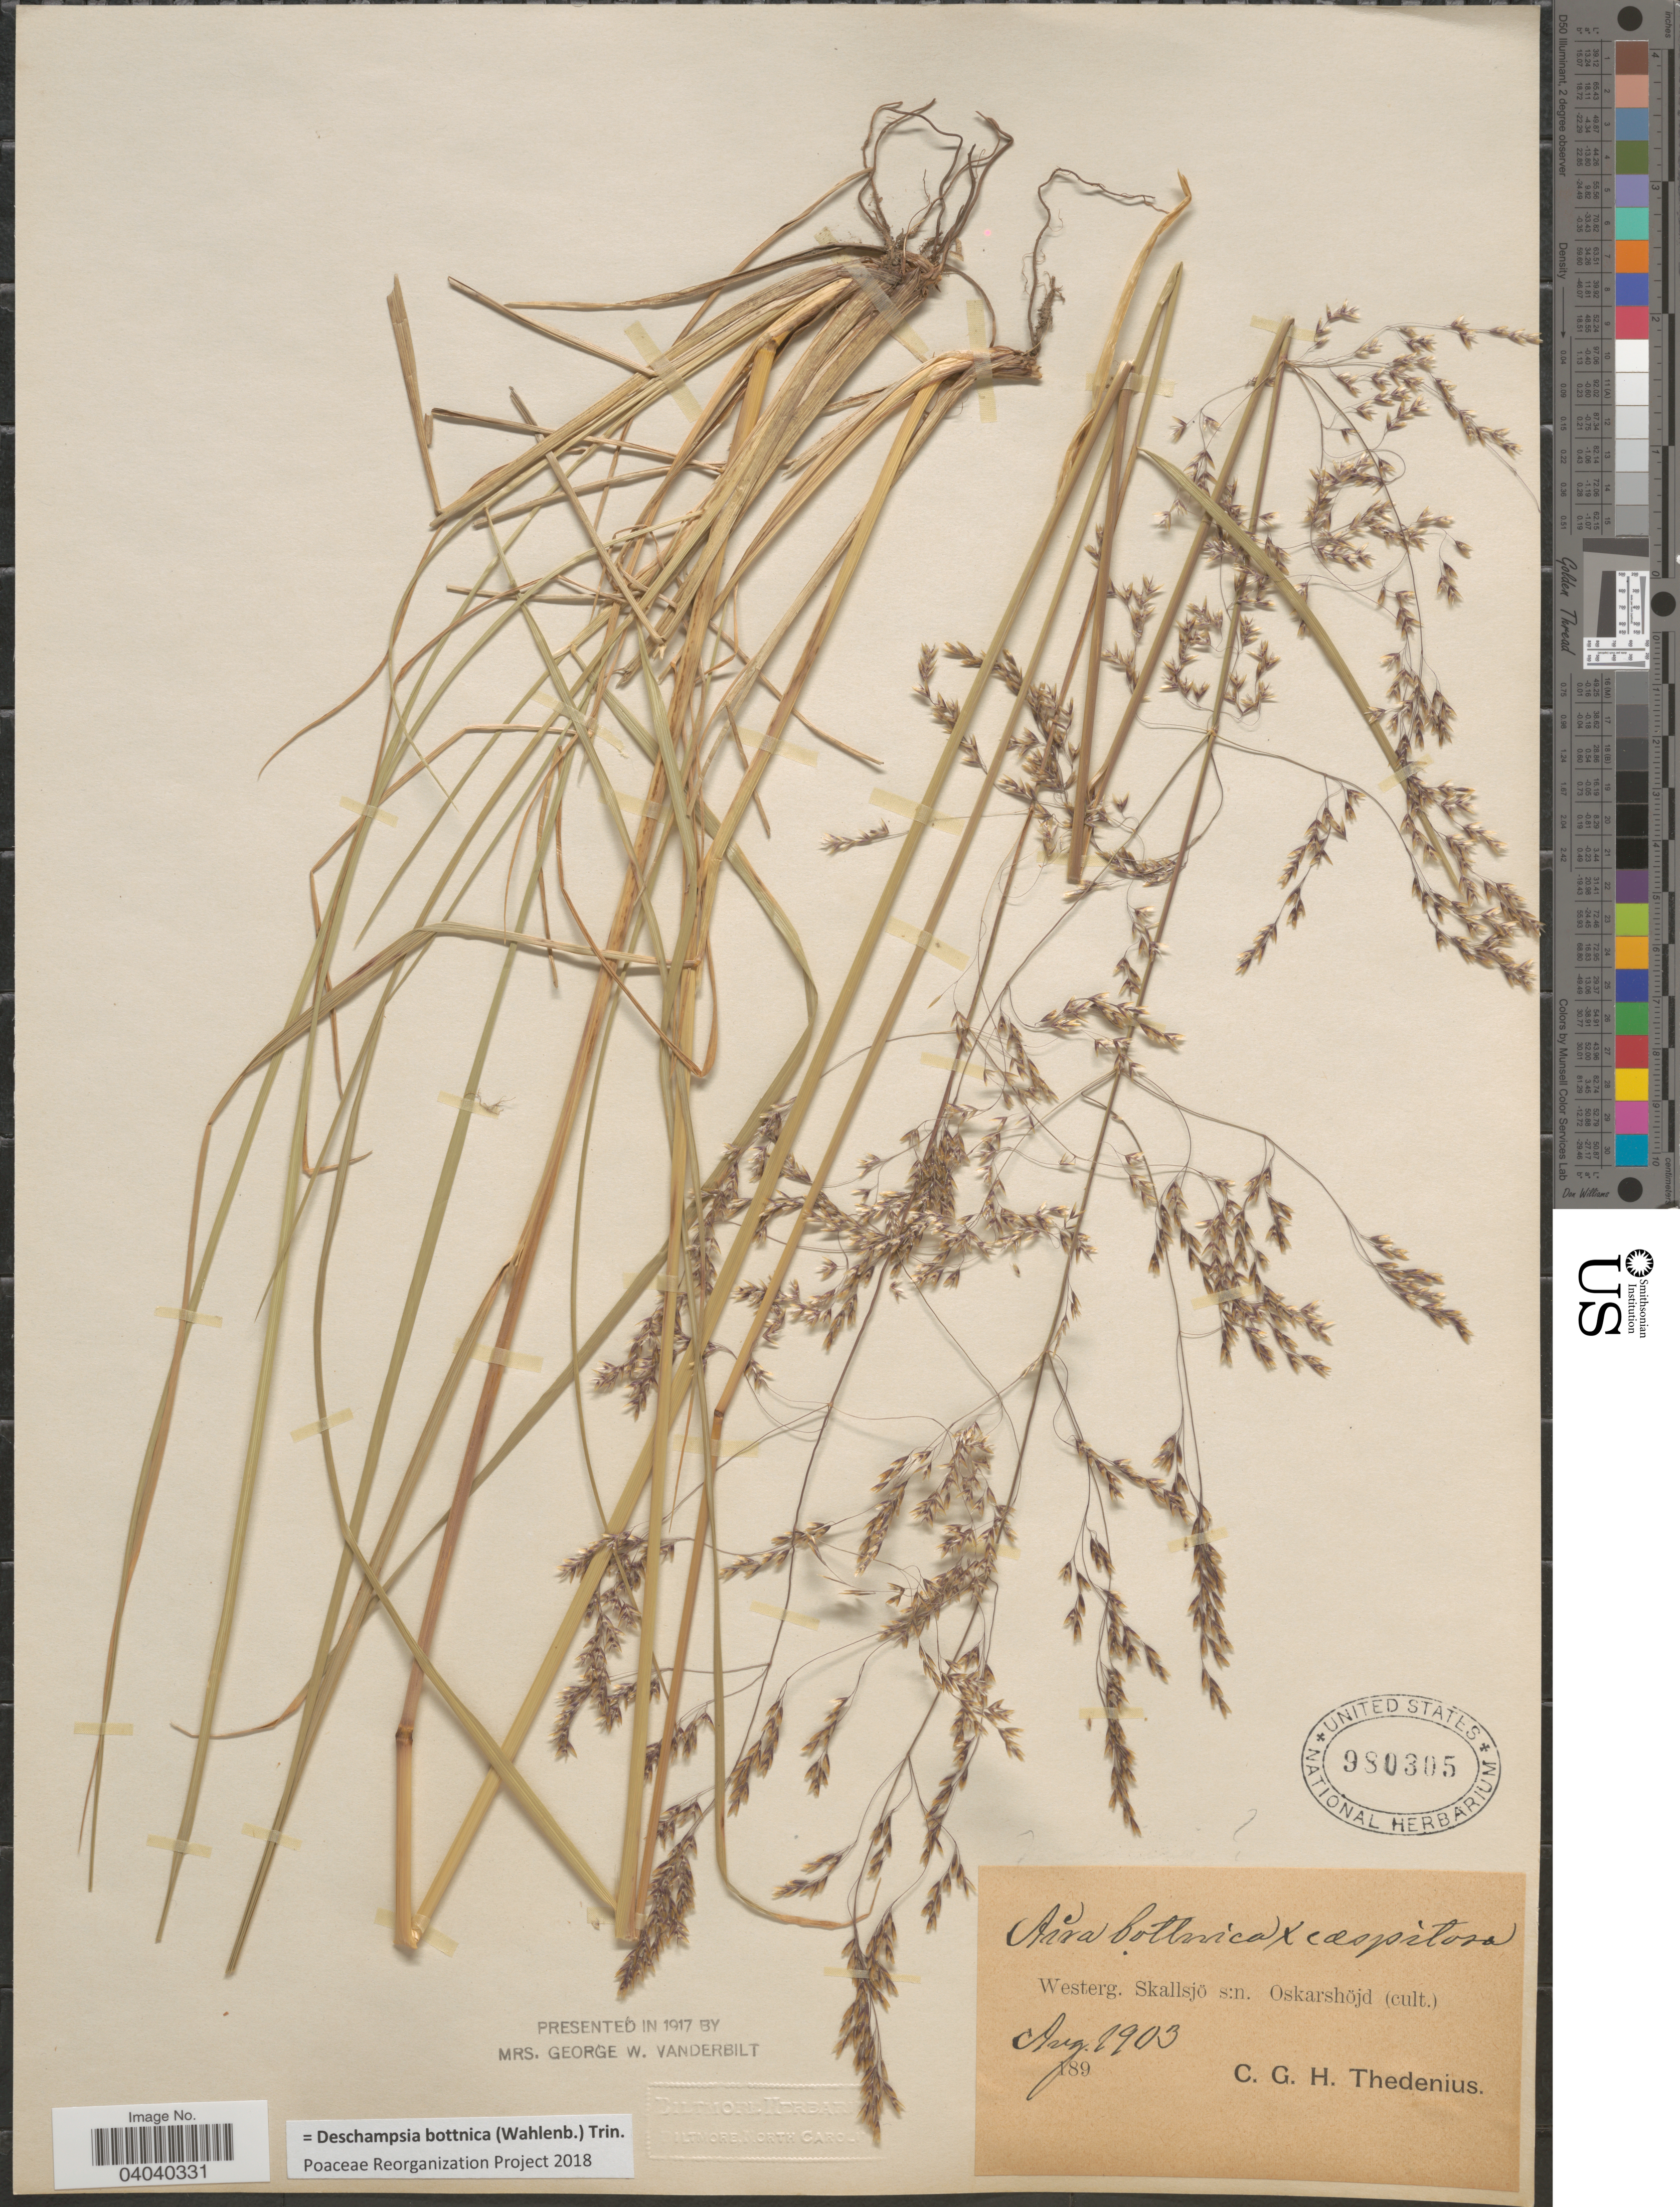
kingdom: Plantae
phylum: Tracheophyta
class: Liliopsida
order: Poales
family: Poaceae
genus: Deschampsia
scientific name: Deschampsia bottnica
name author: (Wahlenb.) Trin.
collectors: C. Thedenius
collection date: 1903-08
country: Sweden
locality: Westerg. Skallsjö s:n. Oskarshöjd.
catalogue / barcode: US 980305